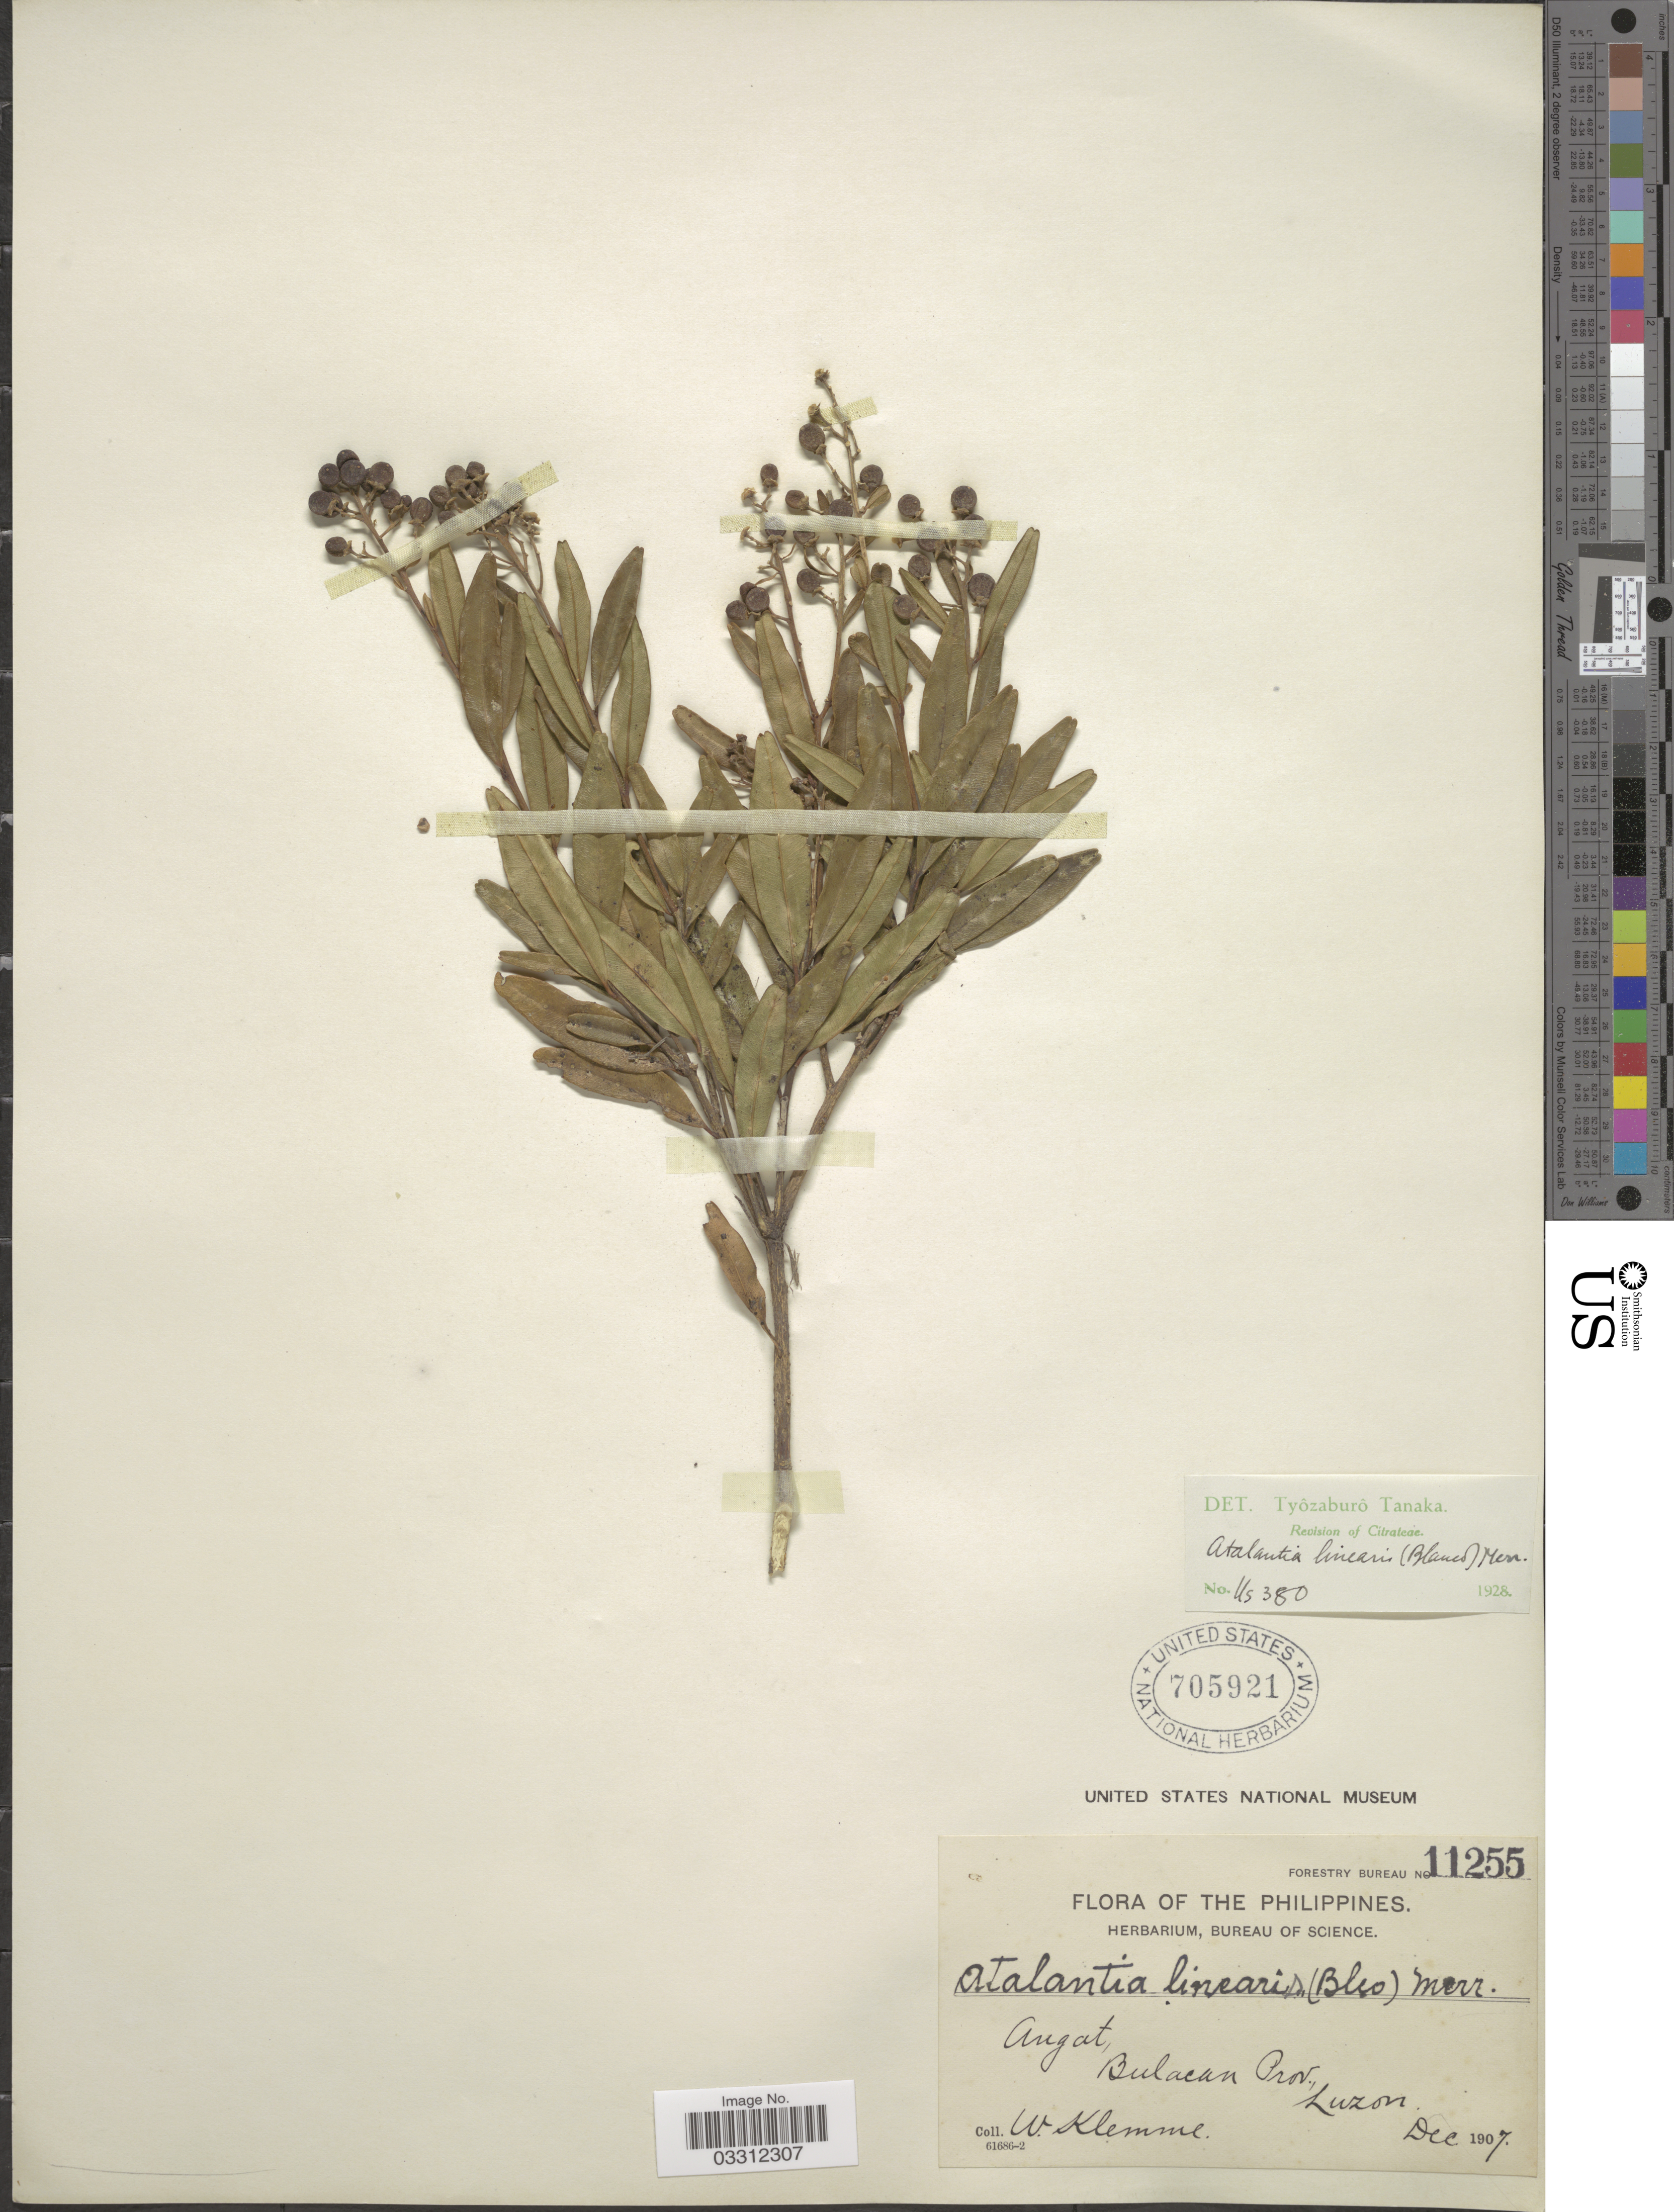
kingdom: Plantae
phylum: Tracheophyta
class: Magnoliopsida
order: Sapindales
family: Rutaceae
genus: Atalantia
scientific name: Atalantia linearis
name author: (Blanco) Merr.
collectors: W. Klemme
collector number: Forestry Bureau 11255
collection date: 1907-12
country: Philippines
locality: Angat, Bulacan Prov., Luzon.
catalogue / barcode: US 705921